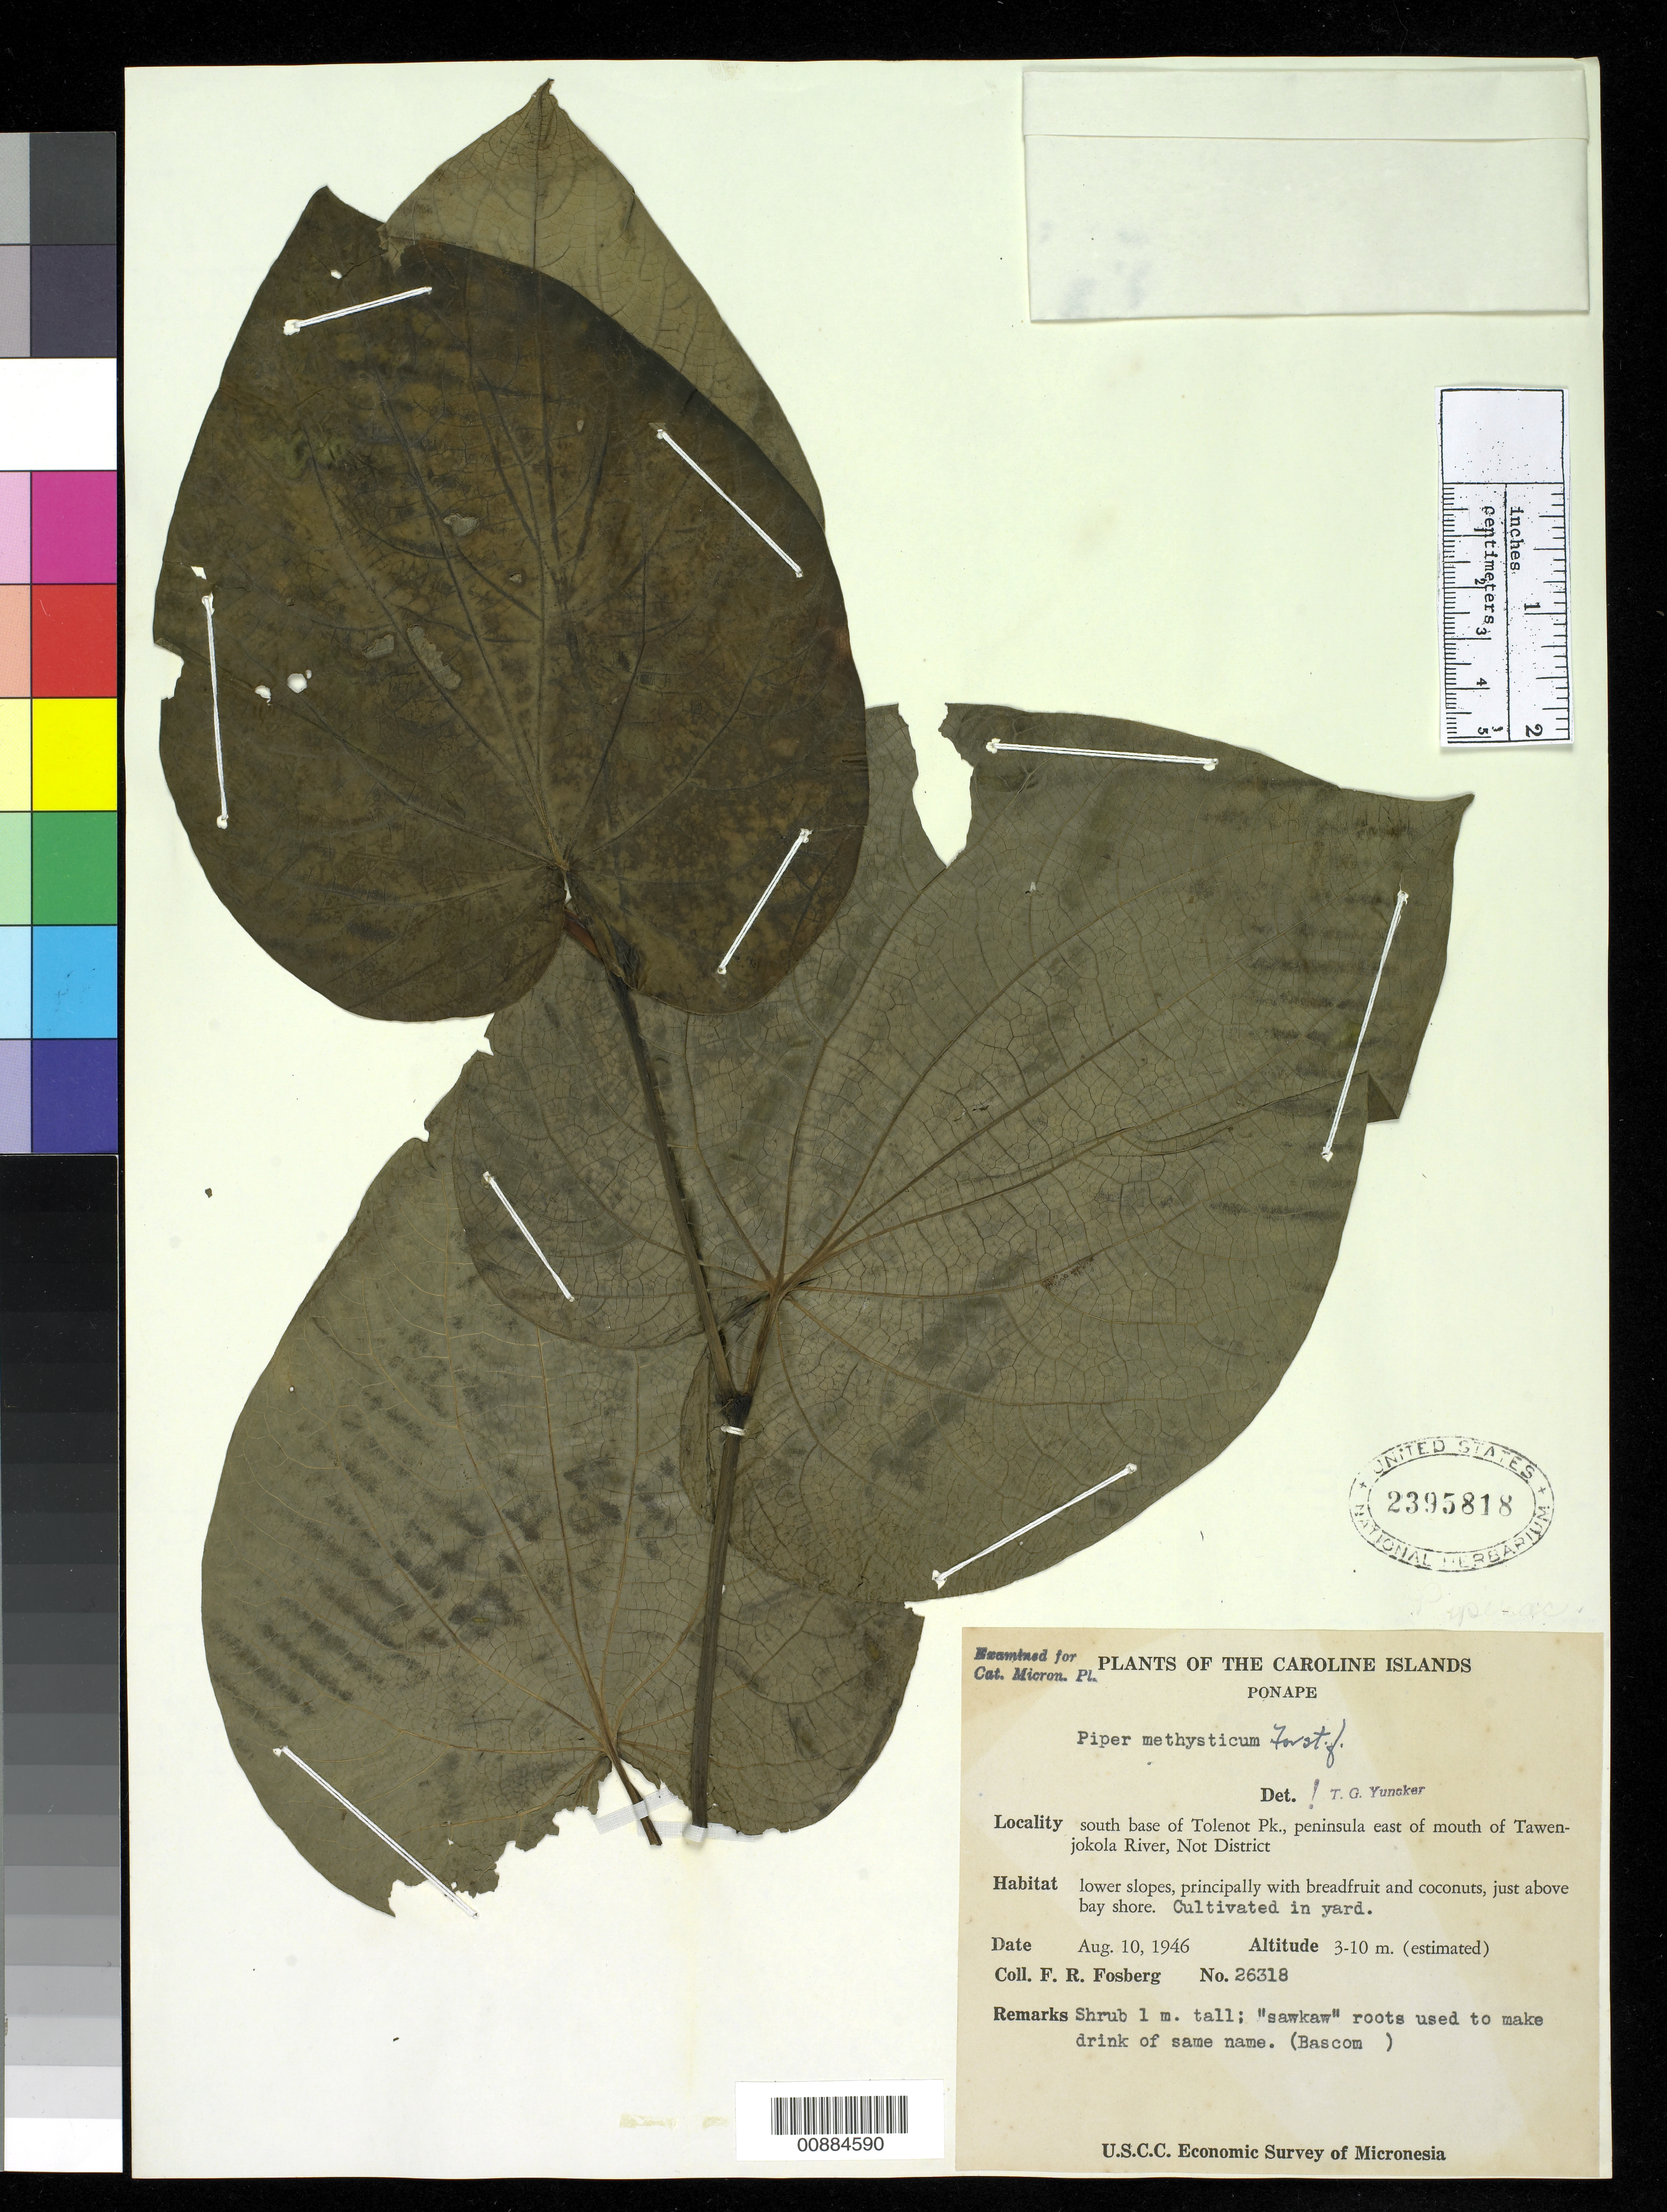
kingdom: Plantae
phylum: Tracheophyta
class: Magnoliopsida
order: Piperales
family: Piperaceae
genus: Piper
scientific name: Piper methysticum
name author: J.R. Forst. & G. Forst.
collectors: F. R. Fosberg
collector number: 26318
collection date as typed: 10 Aug 1946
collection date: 1946-08-10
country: Micronesia, Federated States of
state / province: Pohnpei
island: Pohnpei [Ponape]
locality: South base of Tolenot Pk., peninsula east of mouth of Tawenjokola River, Not District.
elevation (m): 3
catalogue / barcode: US 2395818